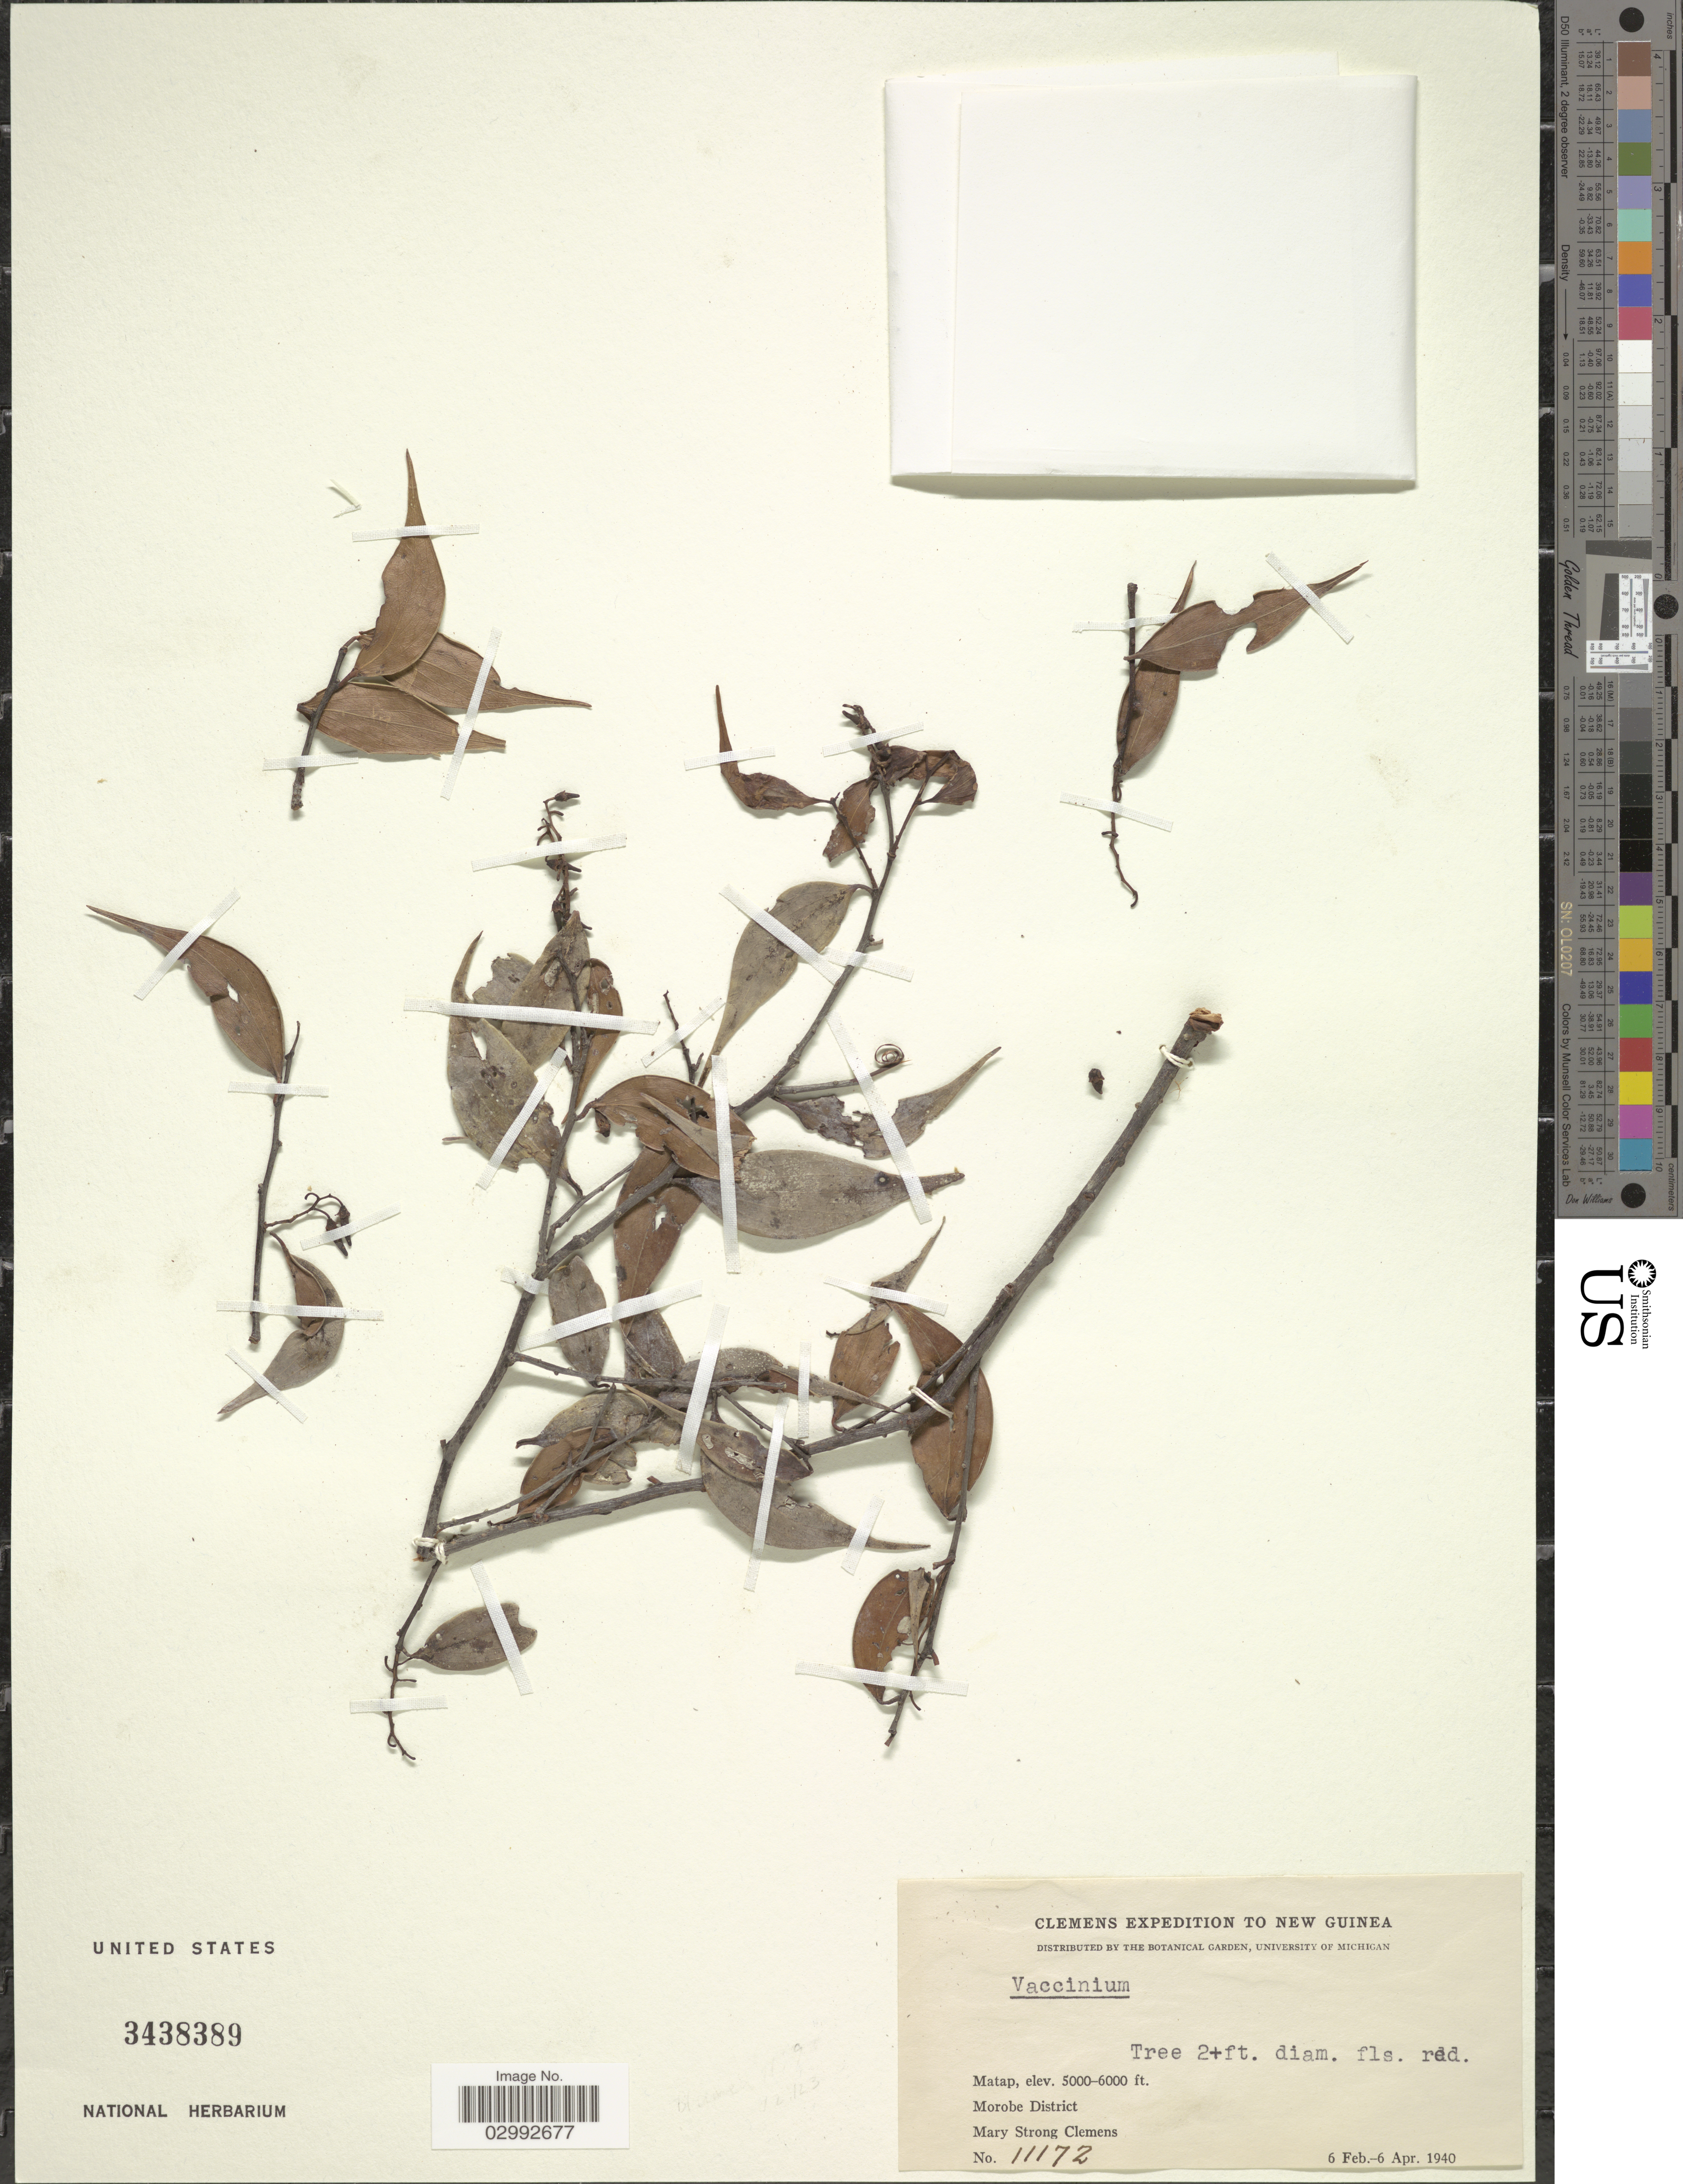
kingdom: Plantae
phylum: Tracheophyta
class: Magnoliopsida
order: Ericales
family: Ericaceae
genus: Vaccinium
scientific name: Vaccinium sp.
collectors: M. S. Clemens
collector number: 11172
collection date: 1940-02-06/1940-04-06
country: Papua New Guinea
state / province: Morobe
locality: New Guinea, Matap, Morobe District.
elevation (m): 1524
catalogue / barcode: US 3438389